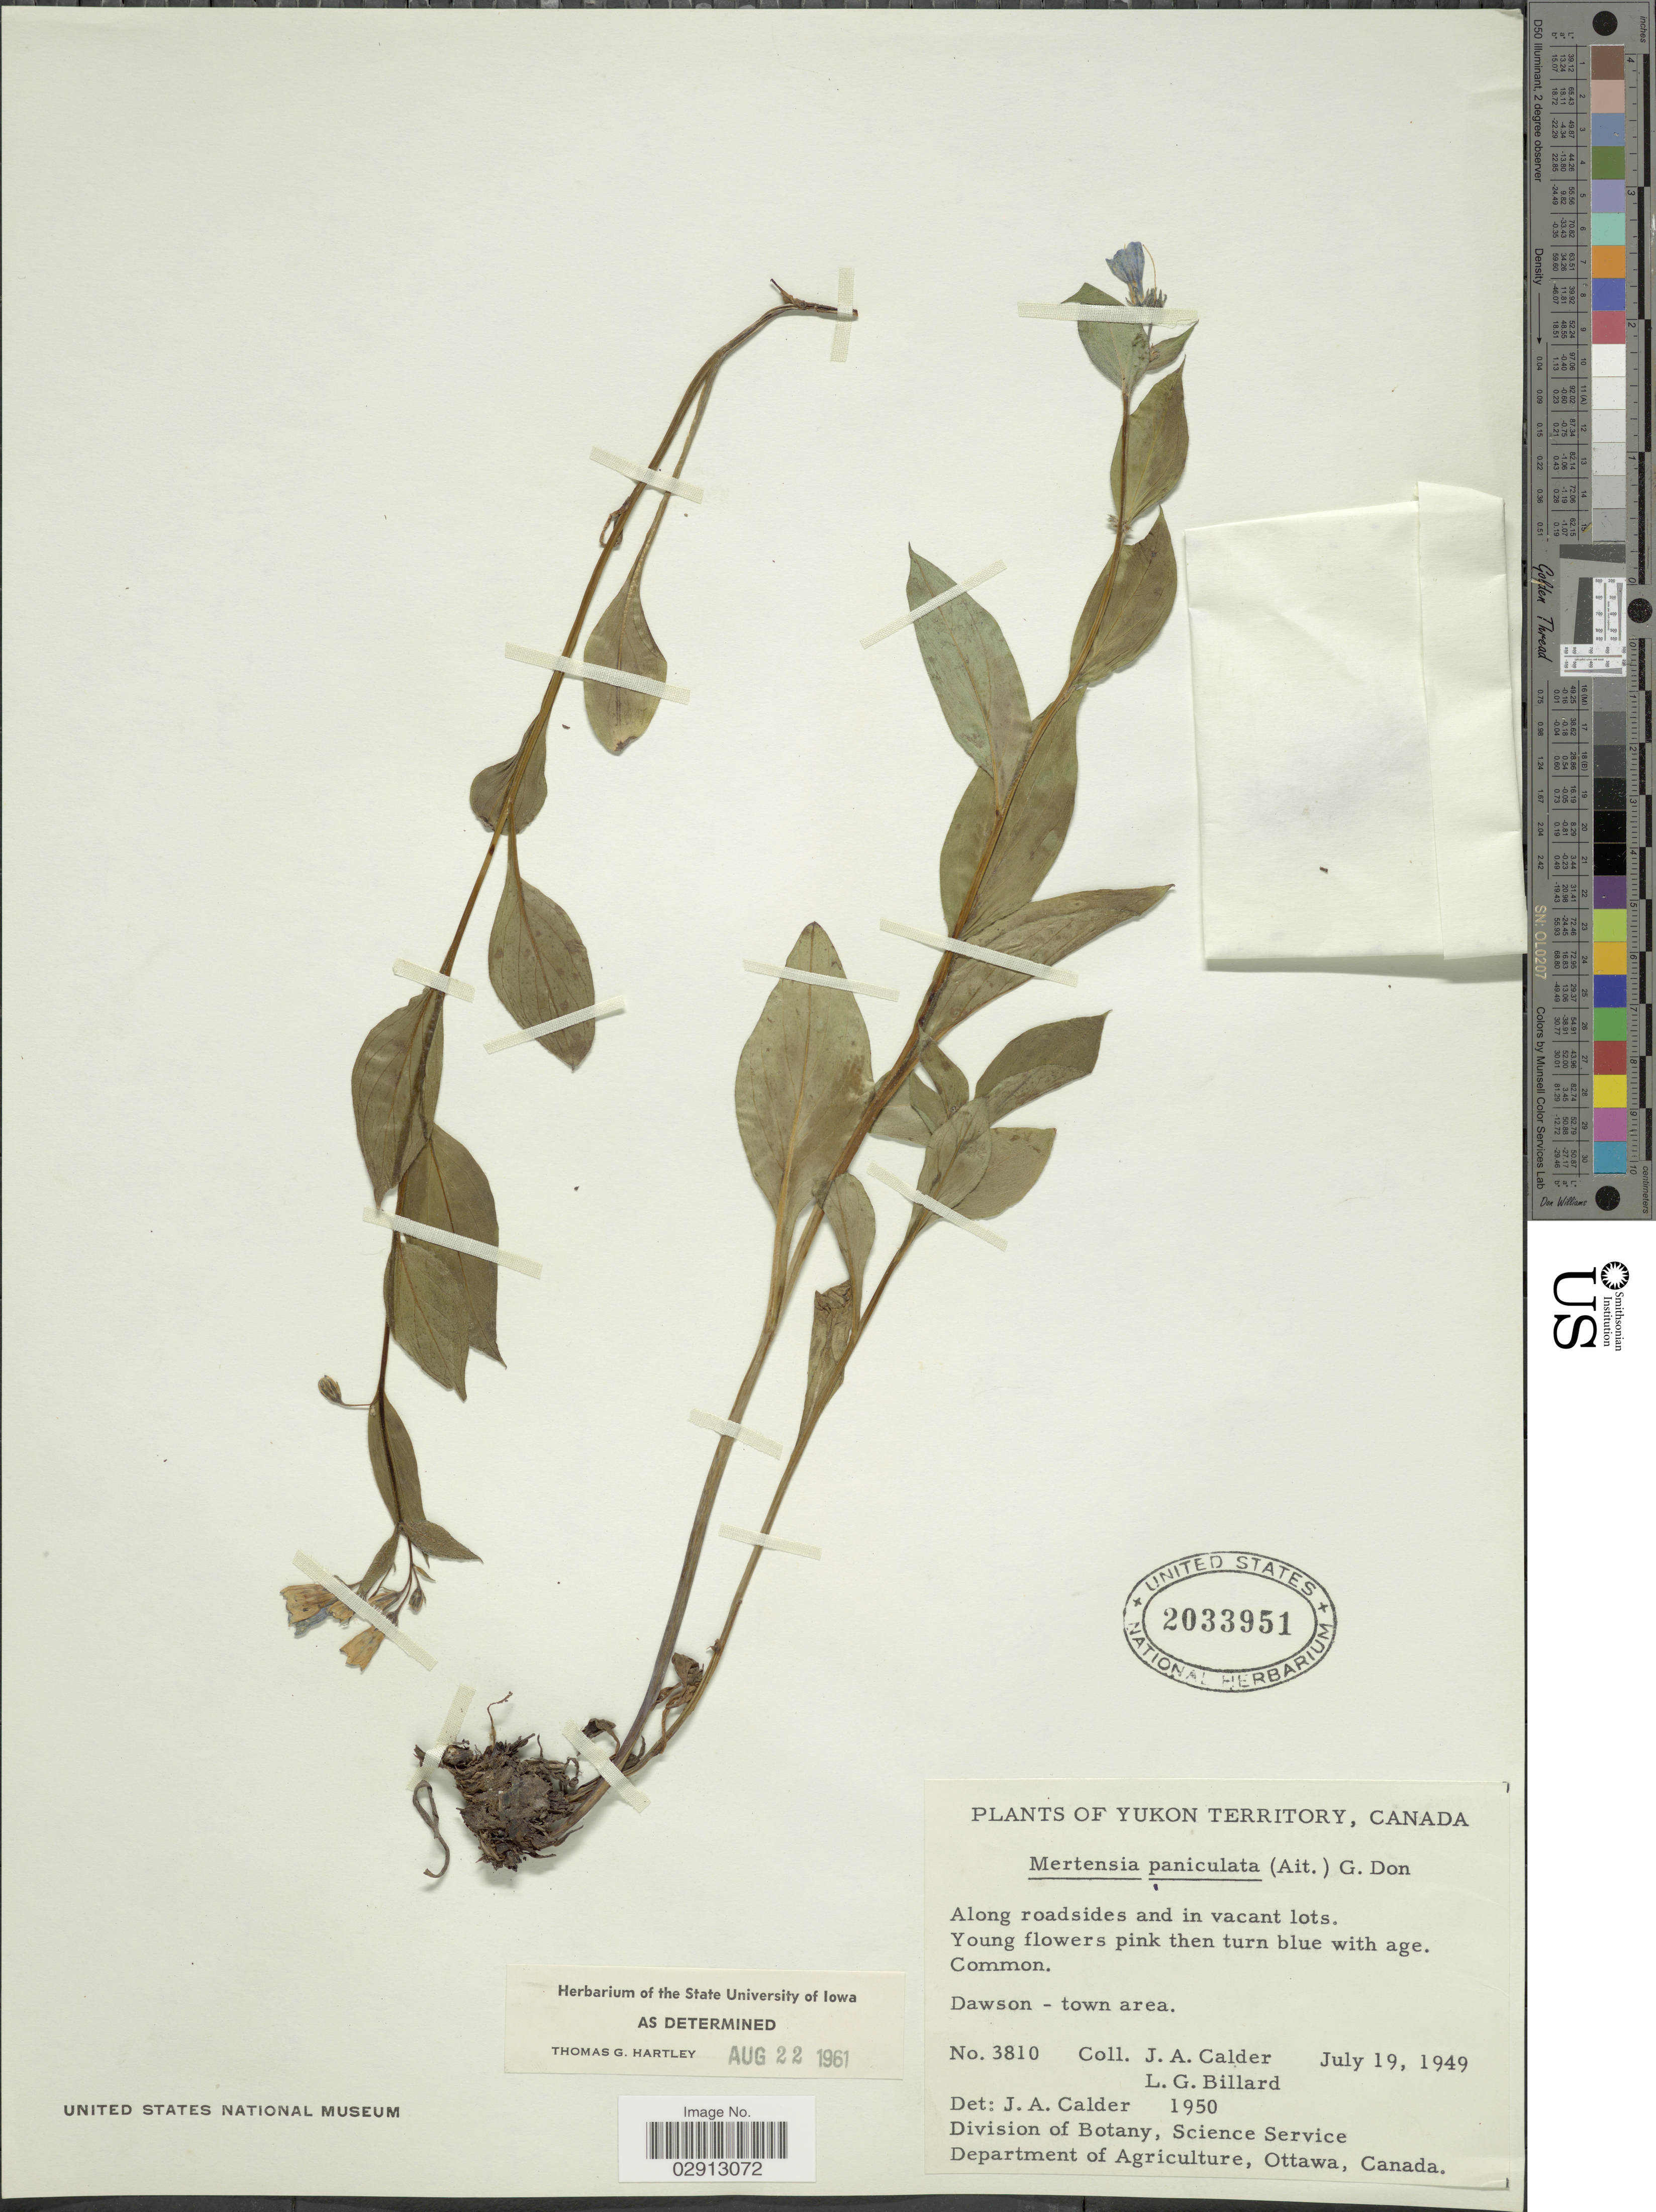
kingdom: Plantae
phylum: Tracheophyta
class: Magnoliopsida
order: Boraginales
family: Boraginaceae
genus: Mertensia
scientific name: Mertensia paniculata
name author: (Aiton) G. Don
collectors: J. A. Calder & L. Billard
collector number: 3810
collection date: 1949-07-19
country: Canada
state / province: Yukon Territory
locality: Along roadsides and in vacant lots. Dawson - town area.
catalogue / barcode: US 2033951